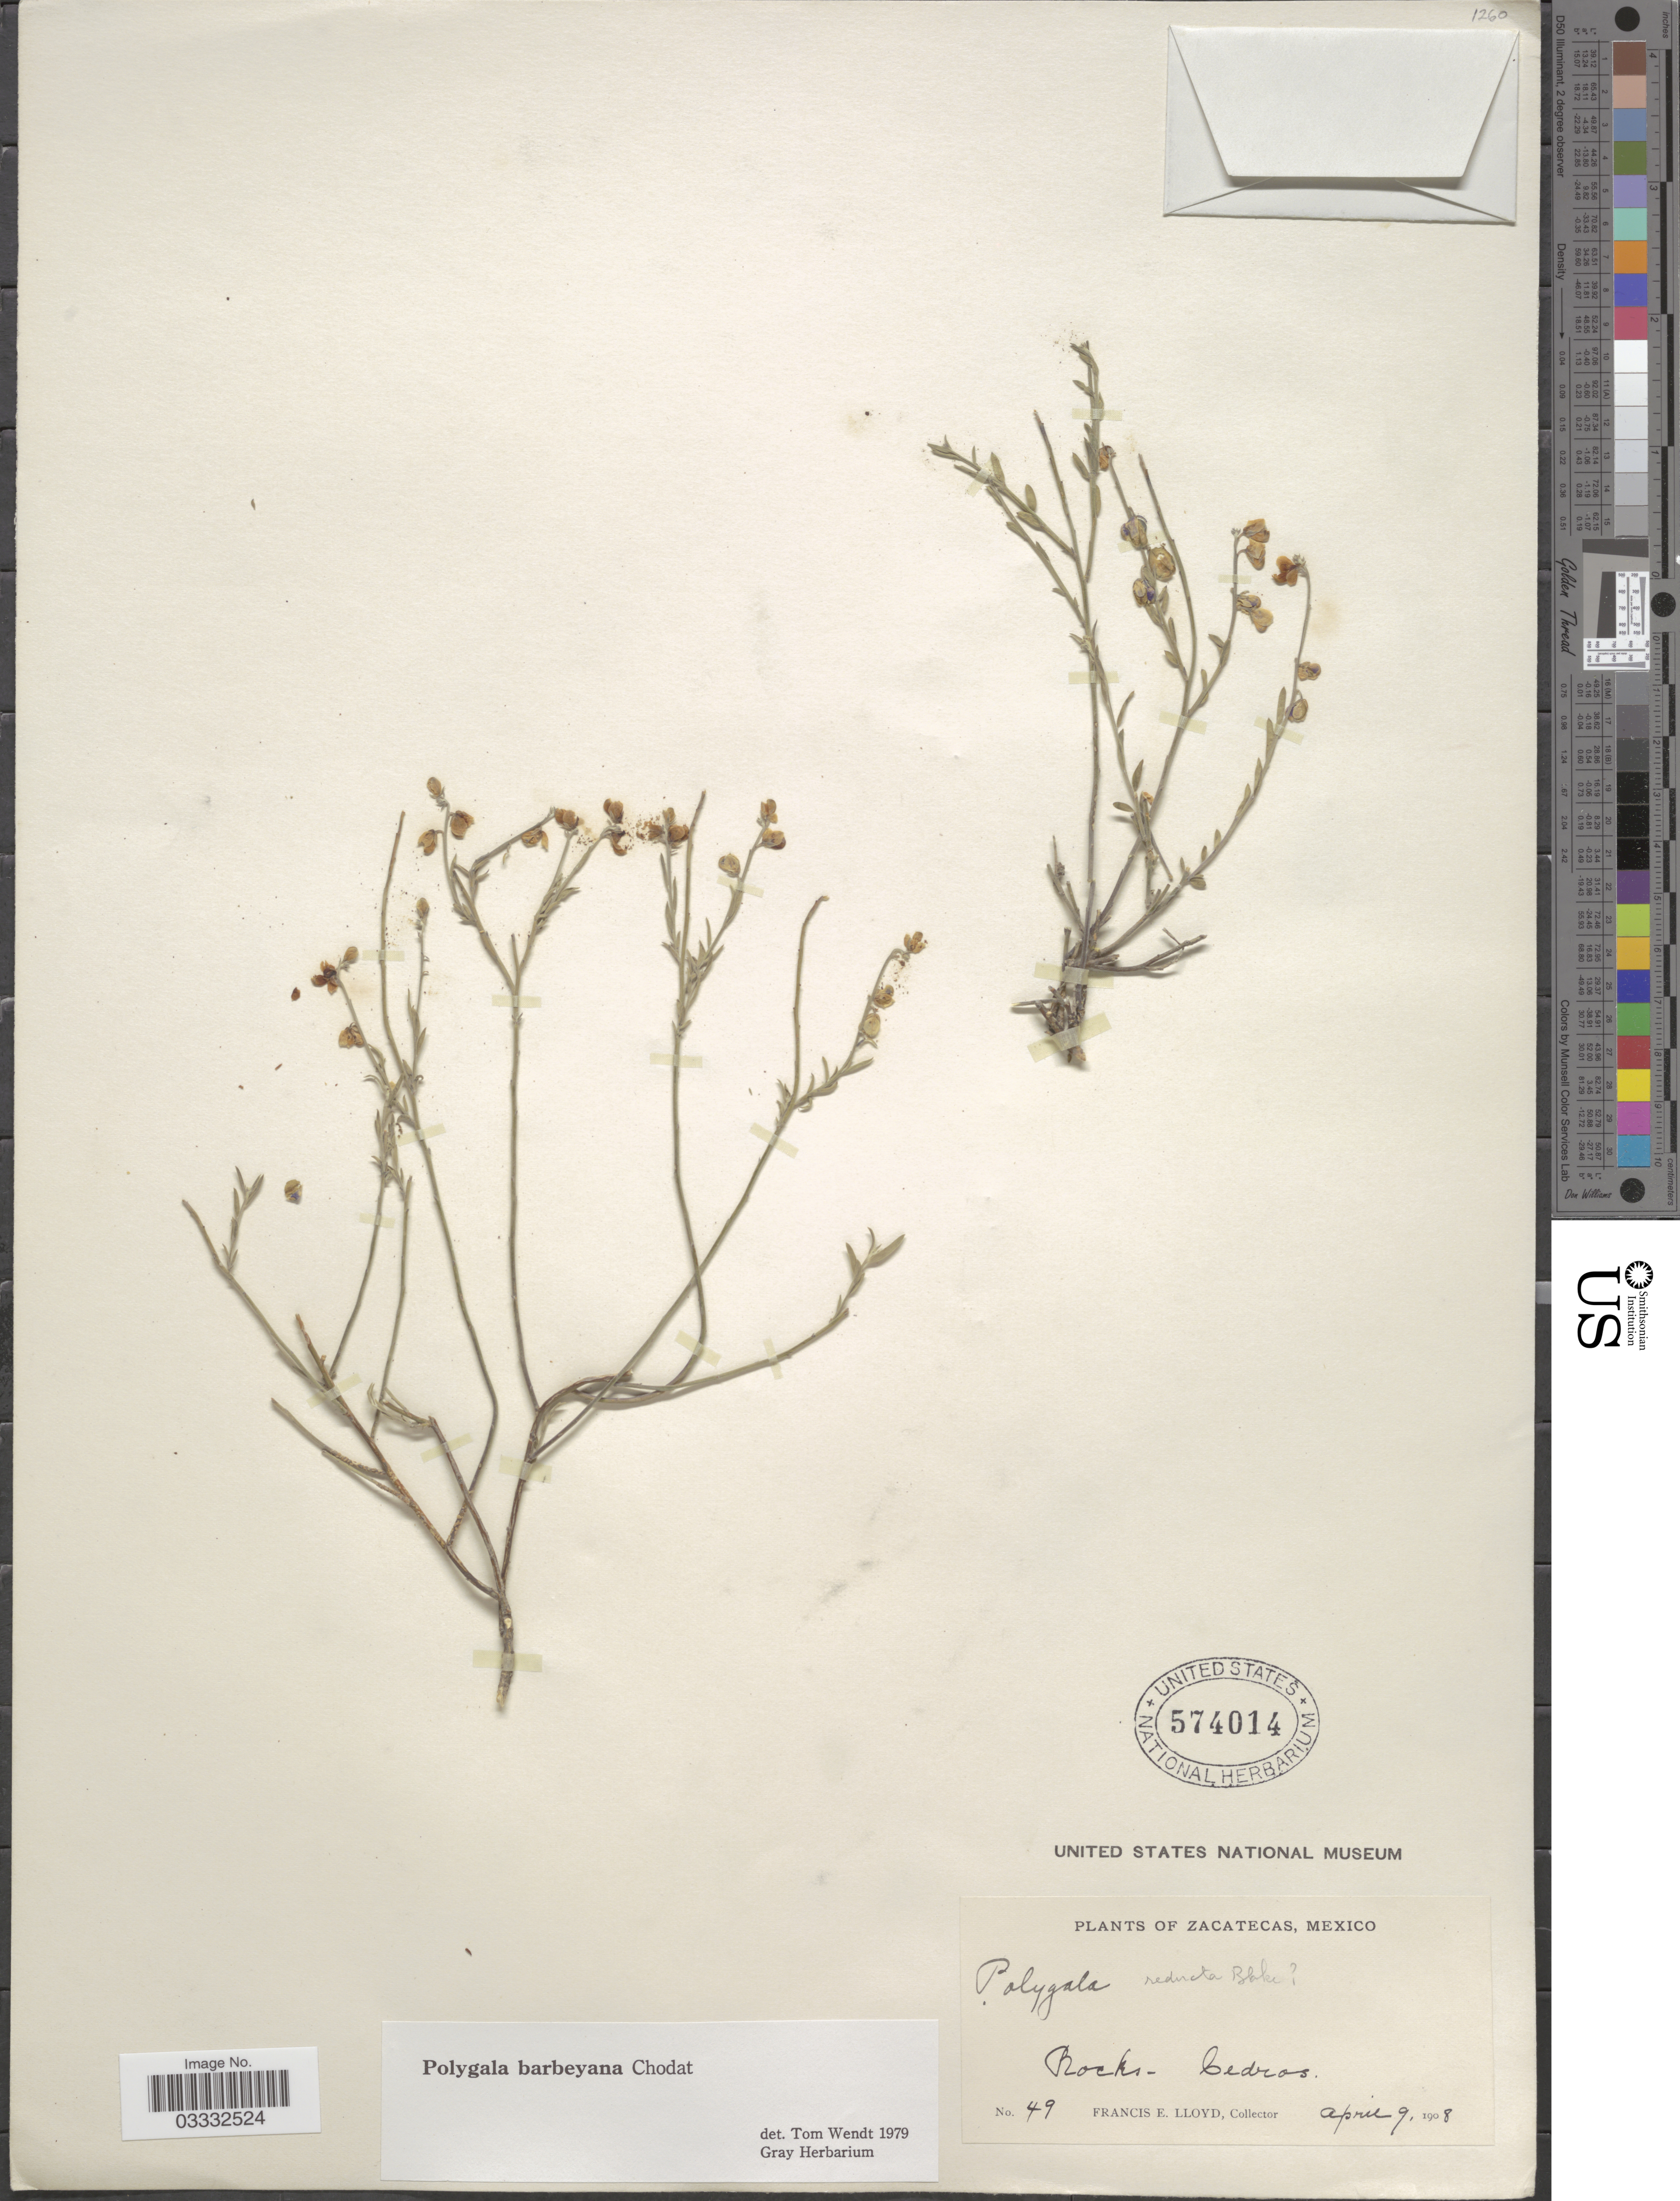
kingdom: Plantae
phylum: Tracheophyta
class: Magnoliopsida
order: Fabales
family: Polygalaceae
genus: Hebecarpa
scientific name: Hebecarpa barbeyana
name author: (Chodat) J.R. Abbott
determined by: Strong, Mark T., (BOT), Smithsonian Institution - National Museum of Natural History (UNITED STATES)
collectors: Lloyd, C. E.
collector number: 49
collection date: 1908-04-09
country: Mexico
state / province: Zacatecas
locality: Cedros.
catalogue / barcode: US 574014